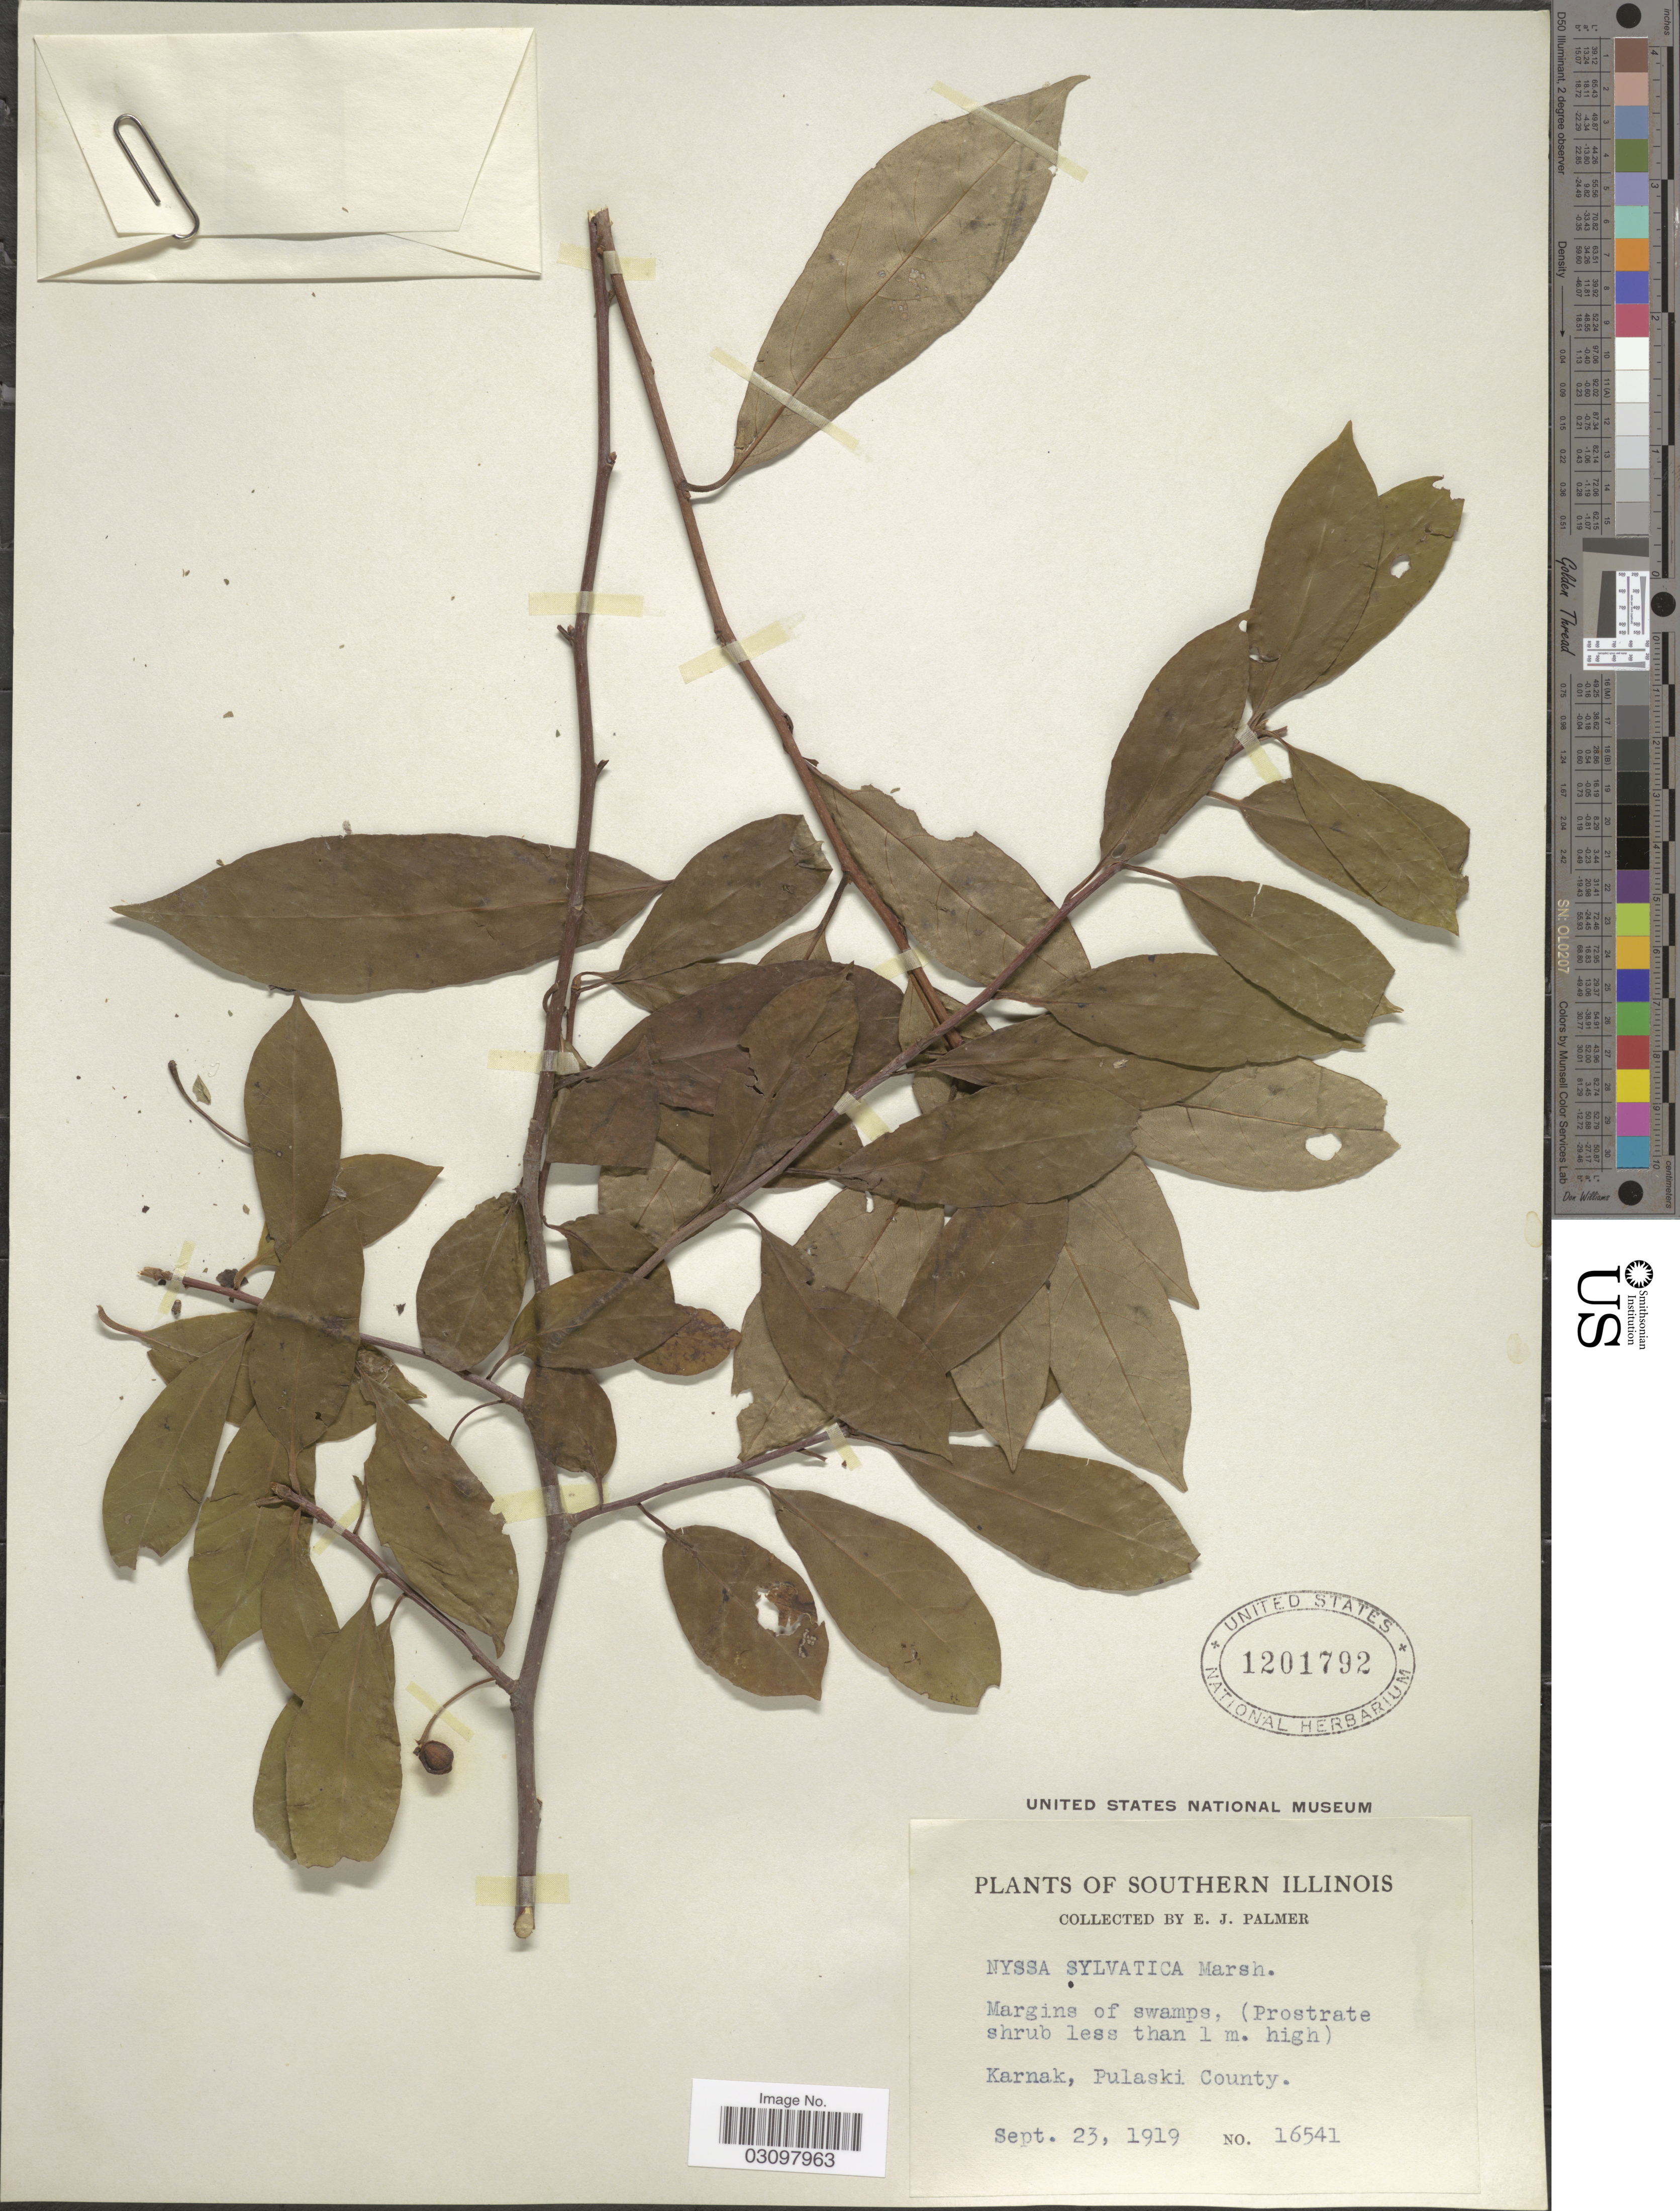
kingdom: Plantae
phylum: Tracheophyta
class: Magnoliopsida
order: Cornales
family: Nyssaceae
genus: Nyssa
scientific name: Nyssa sylvatica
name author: Marshall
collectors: E. J. Palmer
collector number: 16541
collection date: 1919-09-23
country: United States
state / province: Illinois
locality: Southern Illinois. Karnak, Pulaski County.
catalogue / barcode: US 1201792